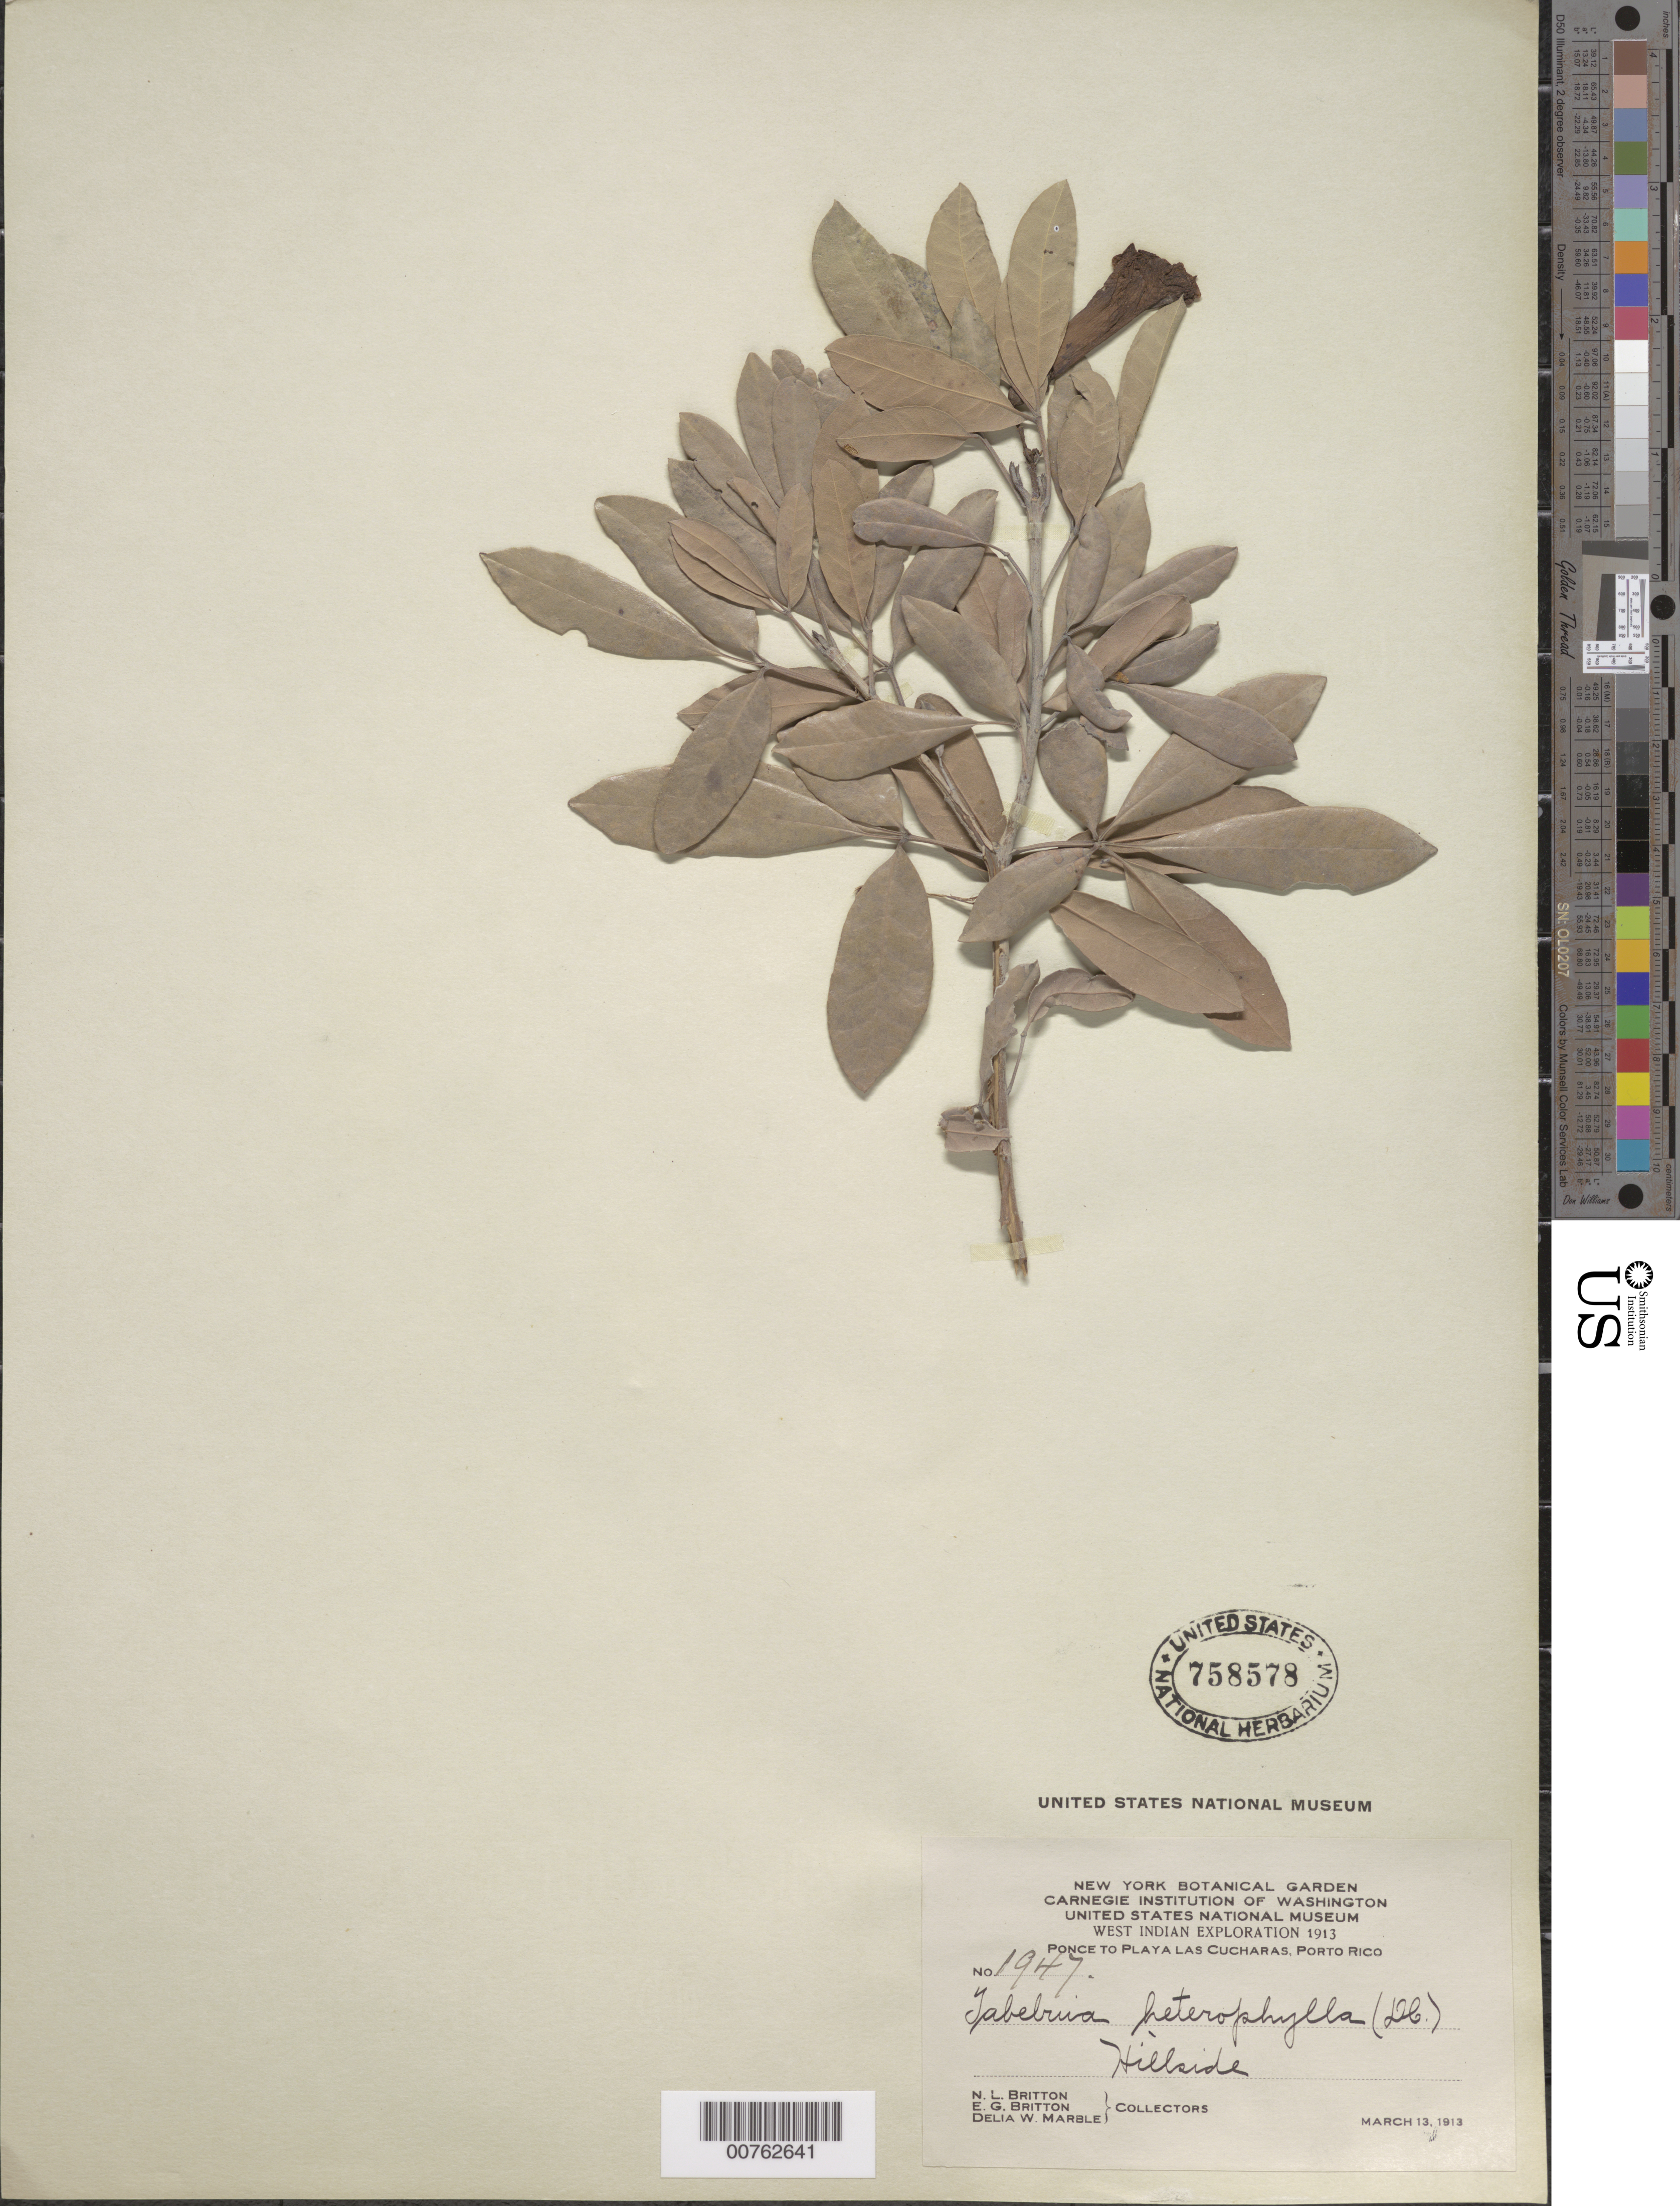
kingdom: Plantae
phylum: Tracheophyta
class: Magnoliopsida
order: Lamiales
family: Bignoniaceae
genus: Tabebuia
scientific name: Tabebuia heterophylla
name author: (DC.) Britton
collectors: N. Britton, E. G. Britton & D. W. Marble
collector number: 1947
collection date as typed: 13 Mar 1913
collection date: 1913-03-13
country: Puerto Rico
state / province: Ponce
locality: Ponce to Playa Las Cucharas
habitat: Hillside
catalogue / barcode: US 758578